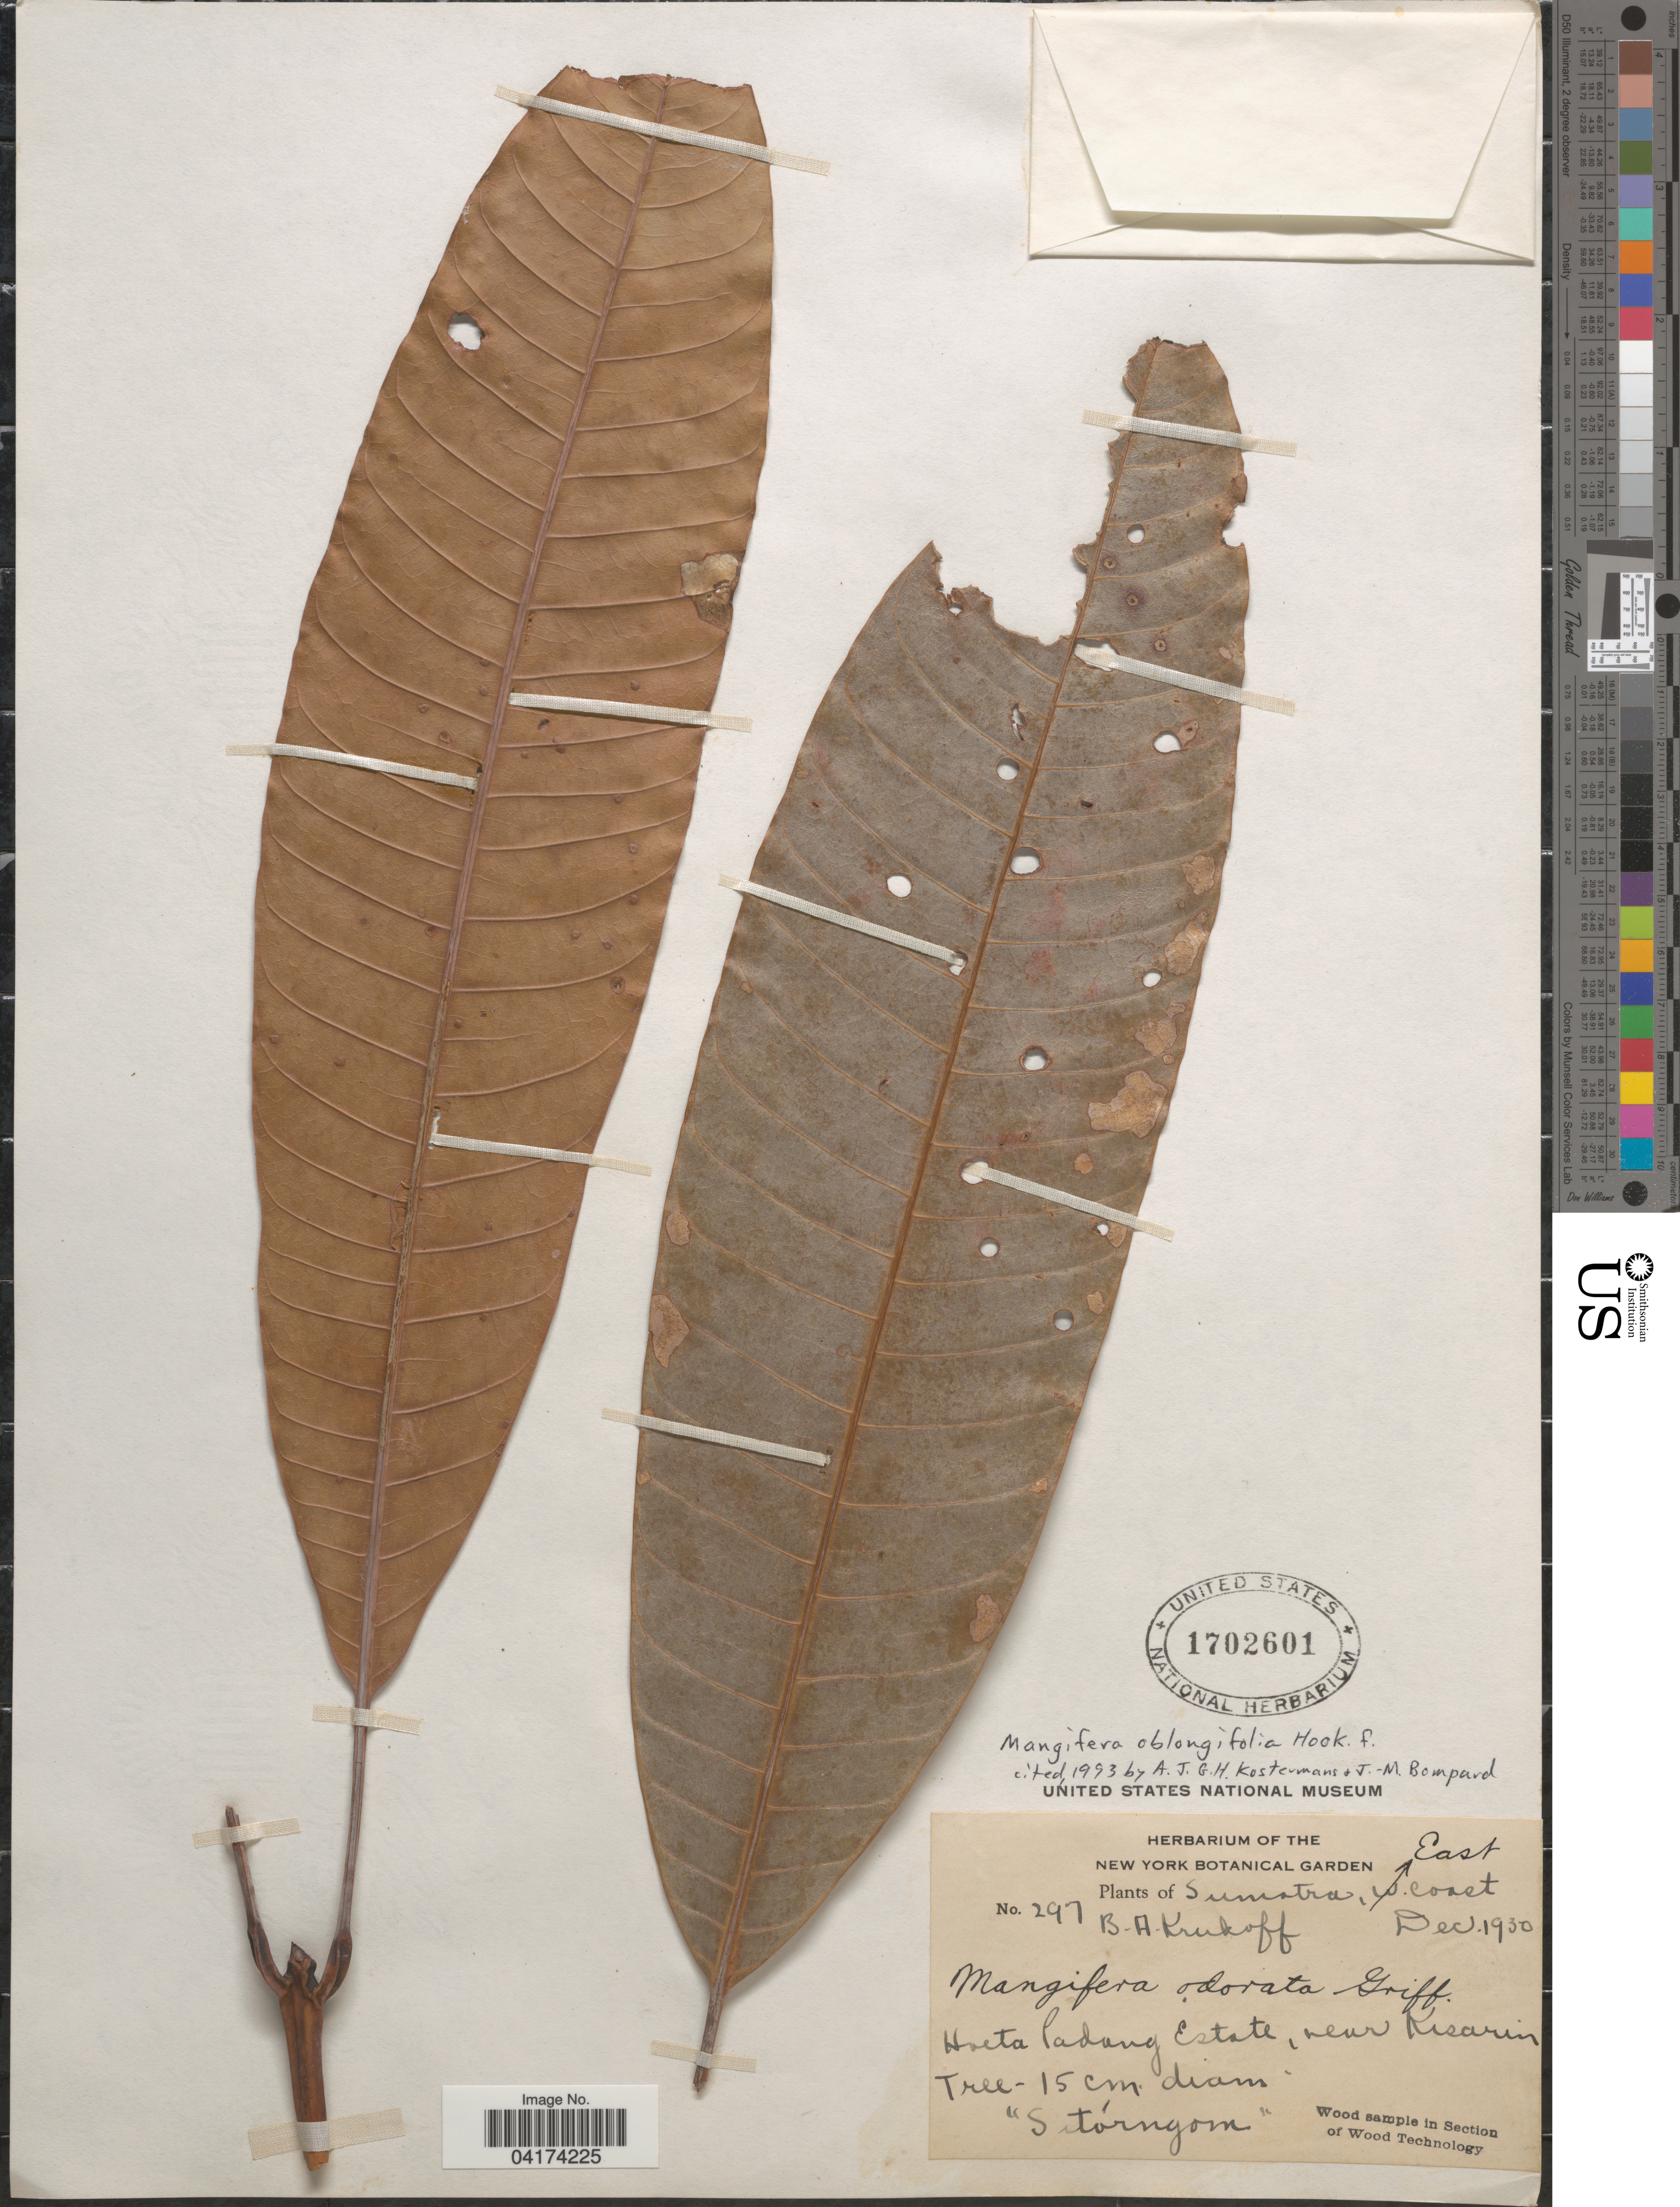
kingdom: Plantae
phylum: Tracheophyta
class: Magnoliopsida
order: Sapindales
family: Anacardiaceae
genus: Mangifera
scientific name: Mangifera oblongifolia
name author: Hook. f.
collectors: B. A. Krukoff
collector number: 297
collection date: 1930-12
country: Indonesia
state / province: Sumatra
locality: East coast. Hoeta Padang Estate, near Kisarin.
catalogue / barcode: US 1702601